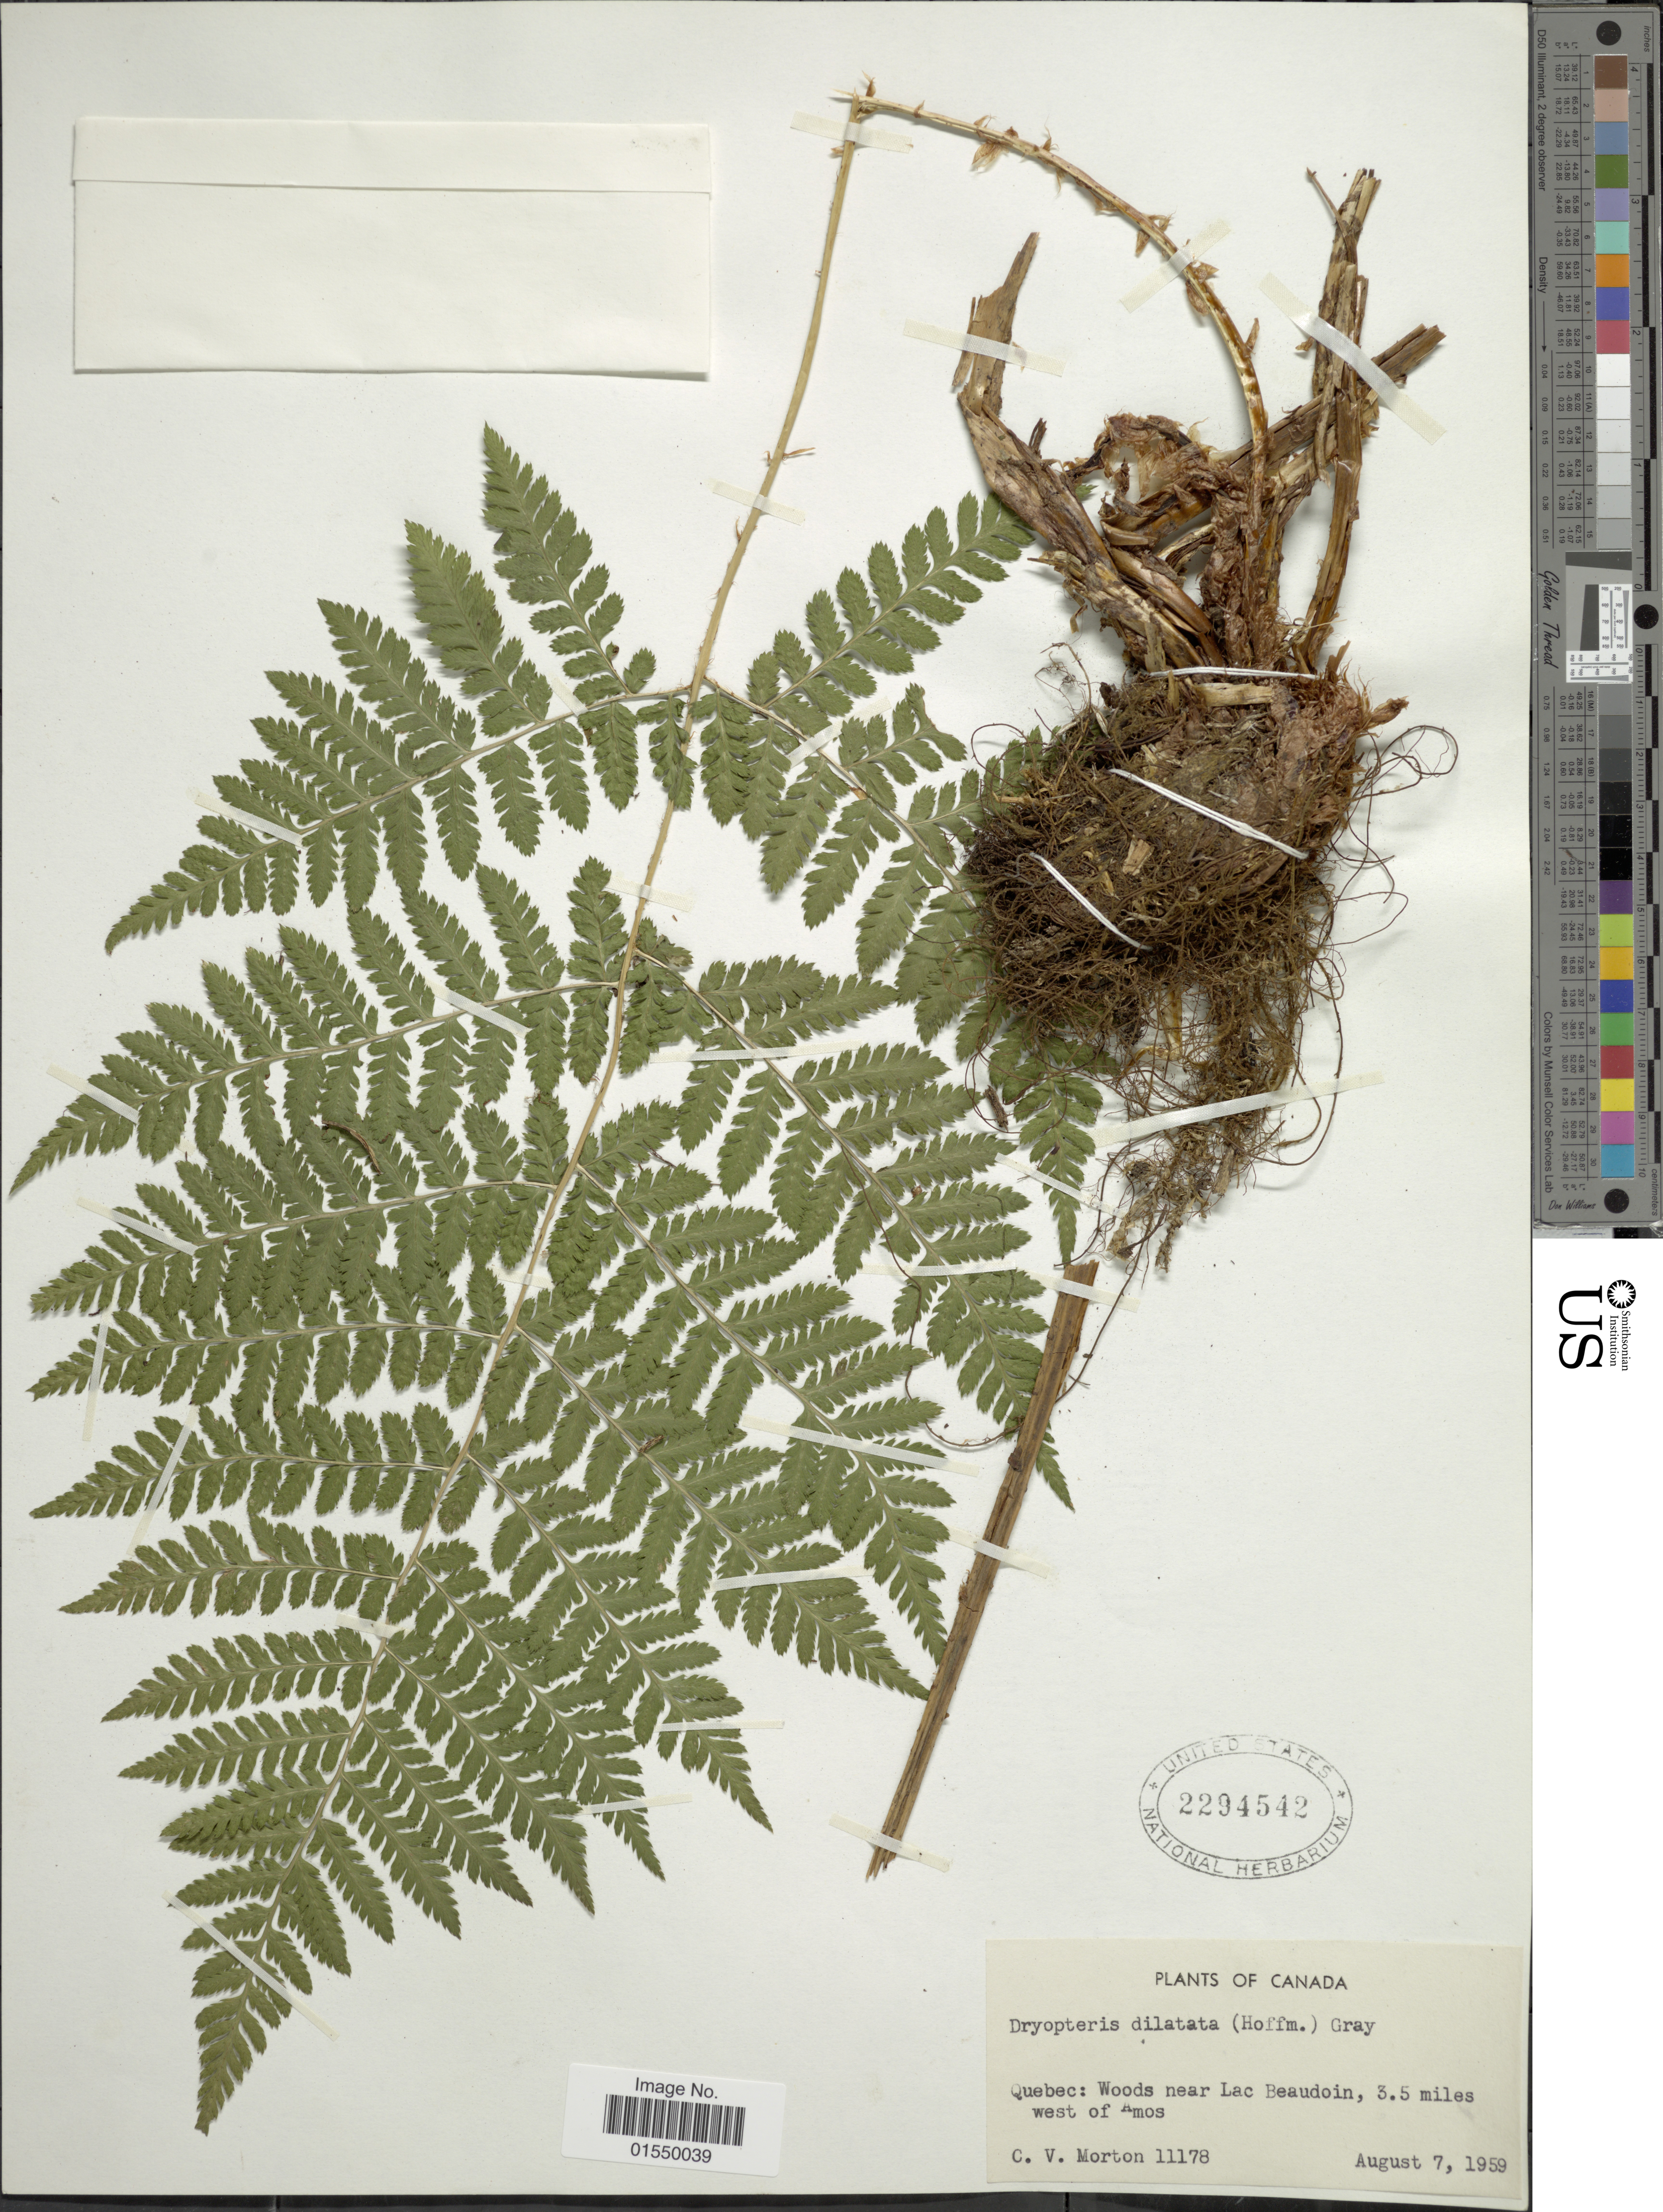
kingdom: Plantae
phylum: Tracheophyta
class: Polypodiopsida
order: Polypodiales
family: Dryopteridaceae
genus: Dryopteris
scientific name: Dryopteris campyloptera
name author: Clarkson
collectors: C. V. Morton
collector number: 11178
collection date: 1959-08-07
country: Canada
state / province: Quebec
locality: Quebec: Woods near Lac Beaudoin, 3.5 miles west of Amos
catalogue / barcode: US 2294542